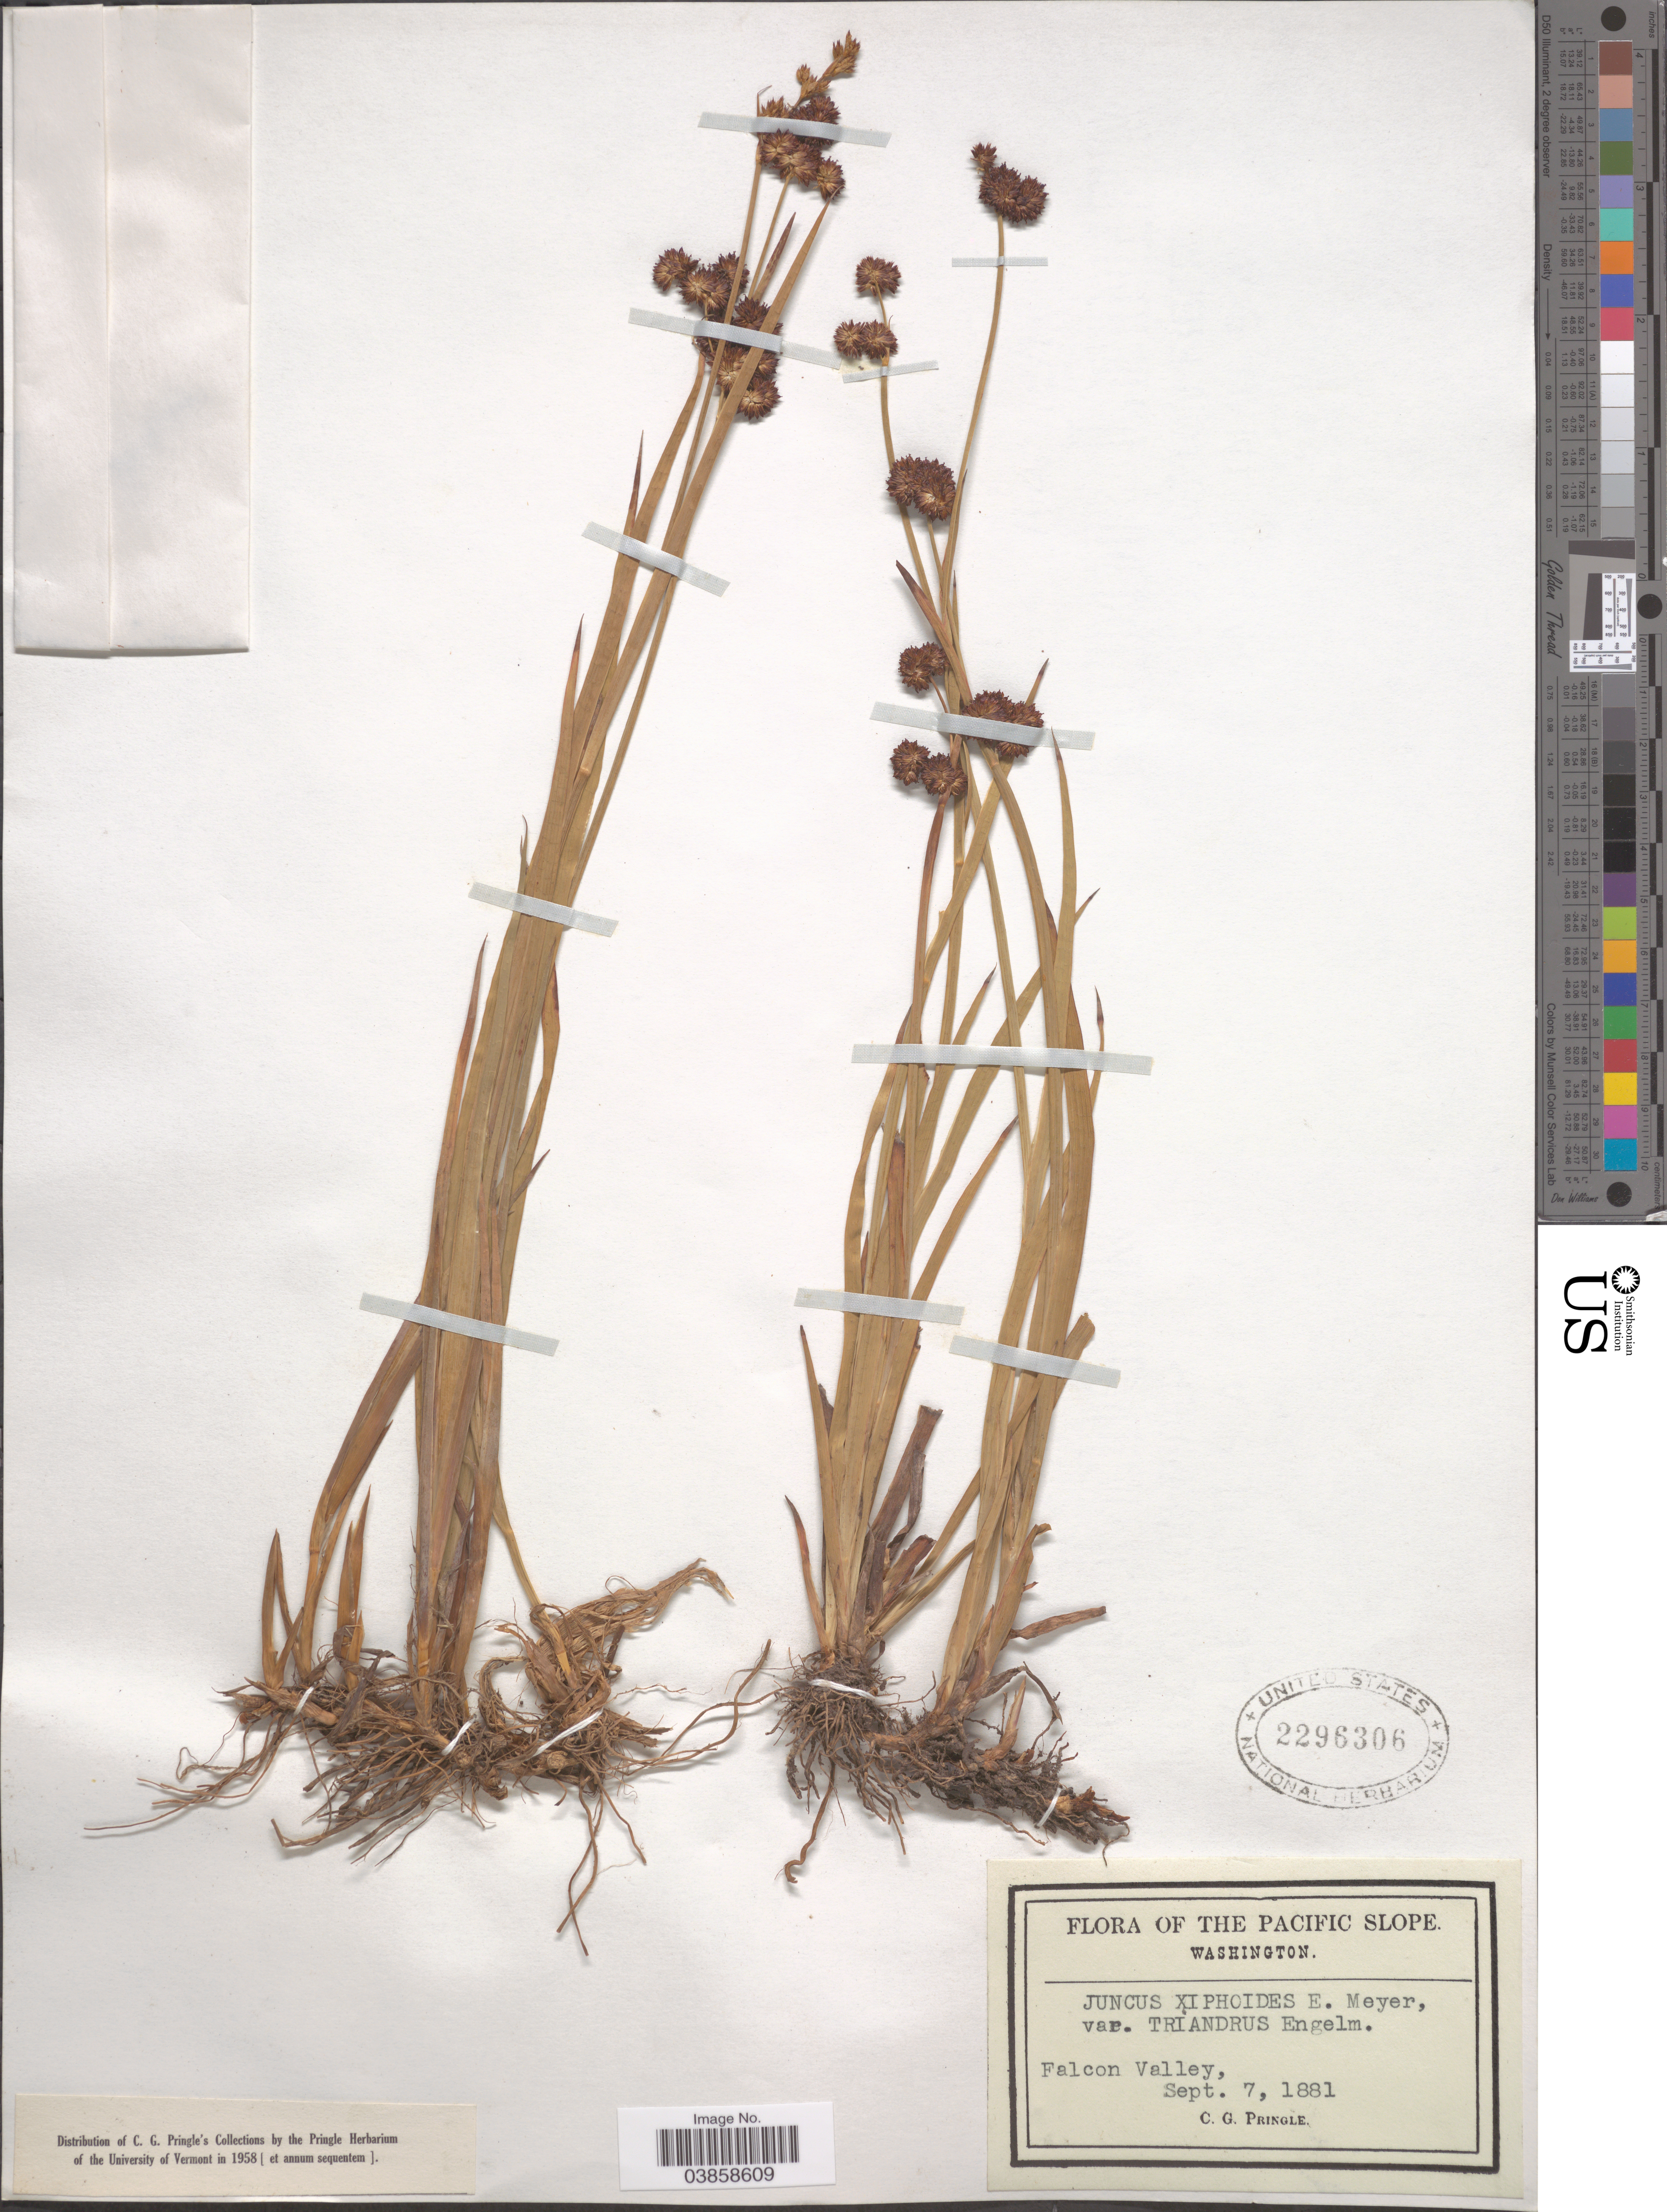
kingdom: Plantae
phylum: Tracheophyta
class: Liliopsida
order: Poales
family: Juncaceae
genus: Juncus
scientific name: Juncus xiphioides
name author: E. Mey.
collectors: C. G. Pringle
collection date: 1881-09-07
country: United States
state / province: Washington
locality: The Pacific Slope. Falcon Valley.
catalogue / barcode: US 2296306